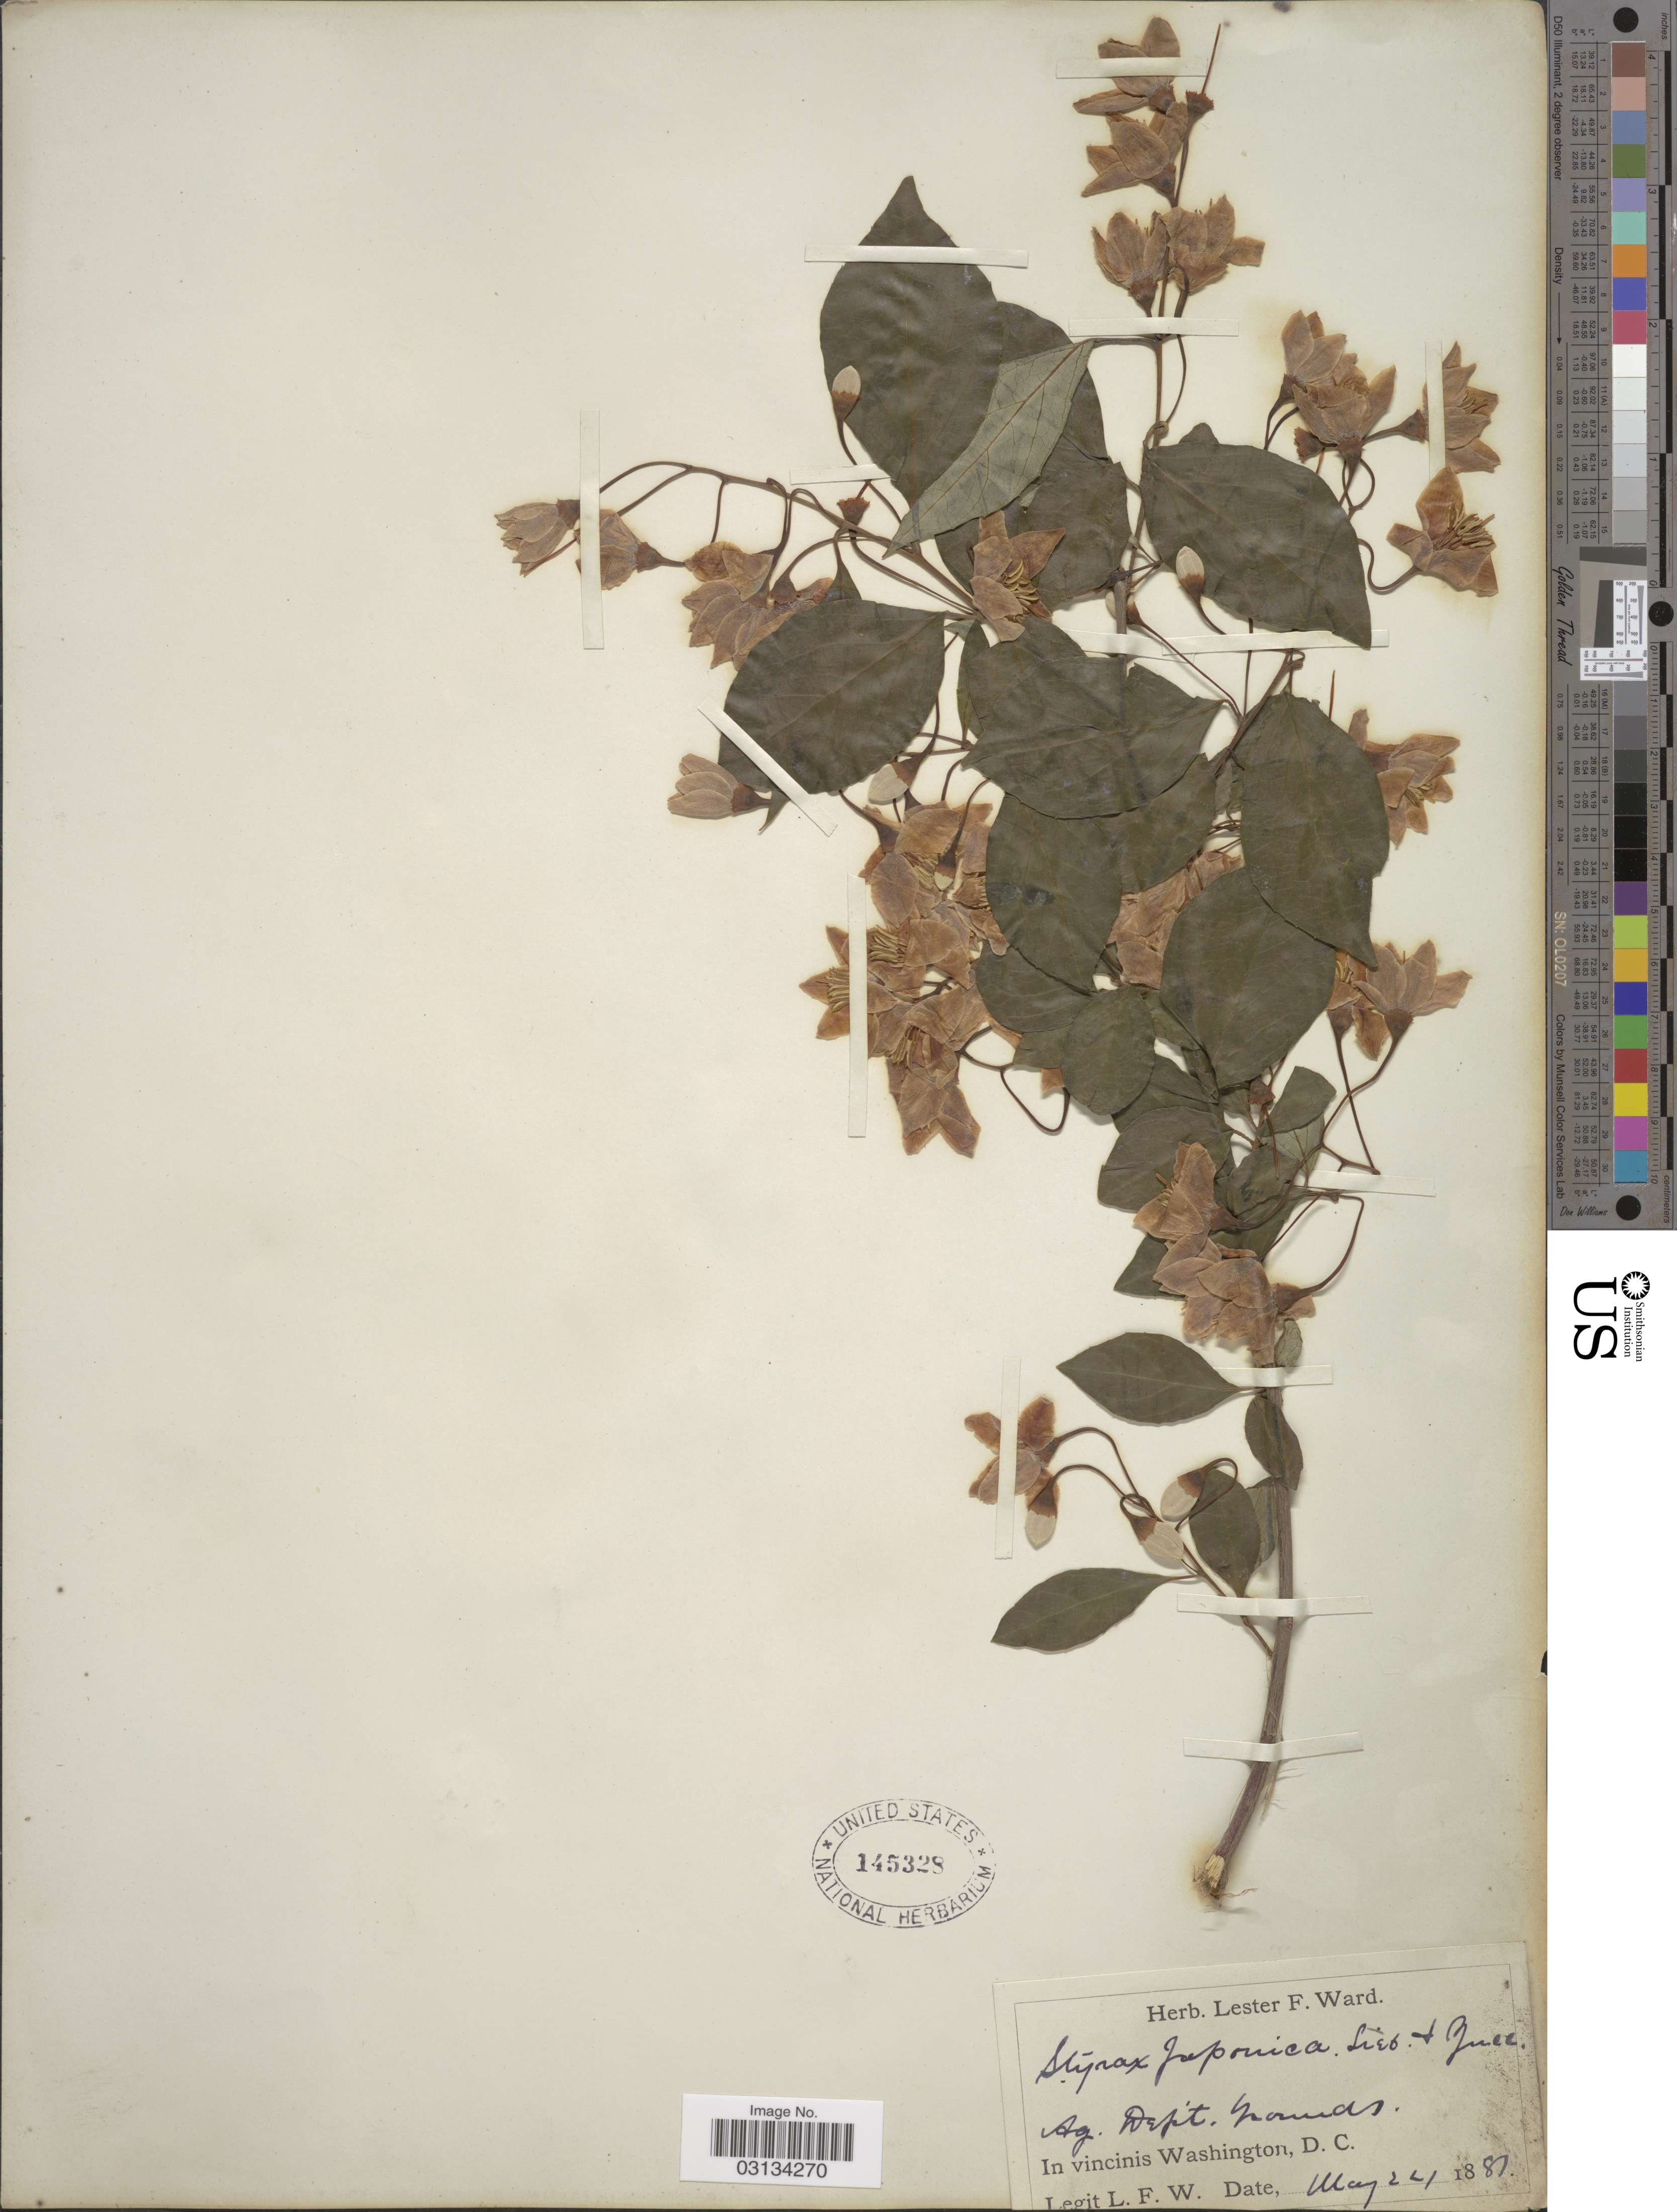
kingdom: Plantae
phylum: Tracheophyta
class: Magnoliopsida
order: Ericales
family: Styracaceae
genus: Styrax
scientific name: Styrax japonicus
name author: Siebold & Zucc.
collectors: L. F. Ward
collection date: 1881-05-24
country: United States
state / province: District of Columbia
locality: Ag. Dept. Grounds. In vincinis Washington, D. C.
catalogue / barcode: US 145328